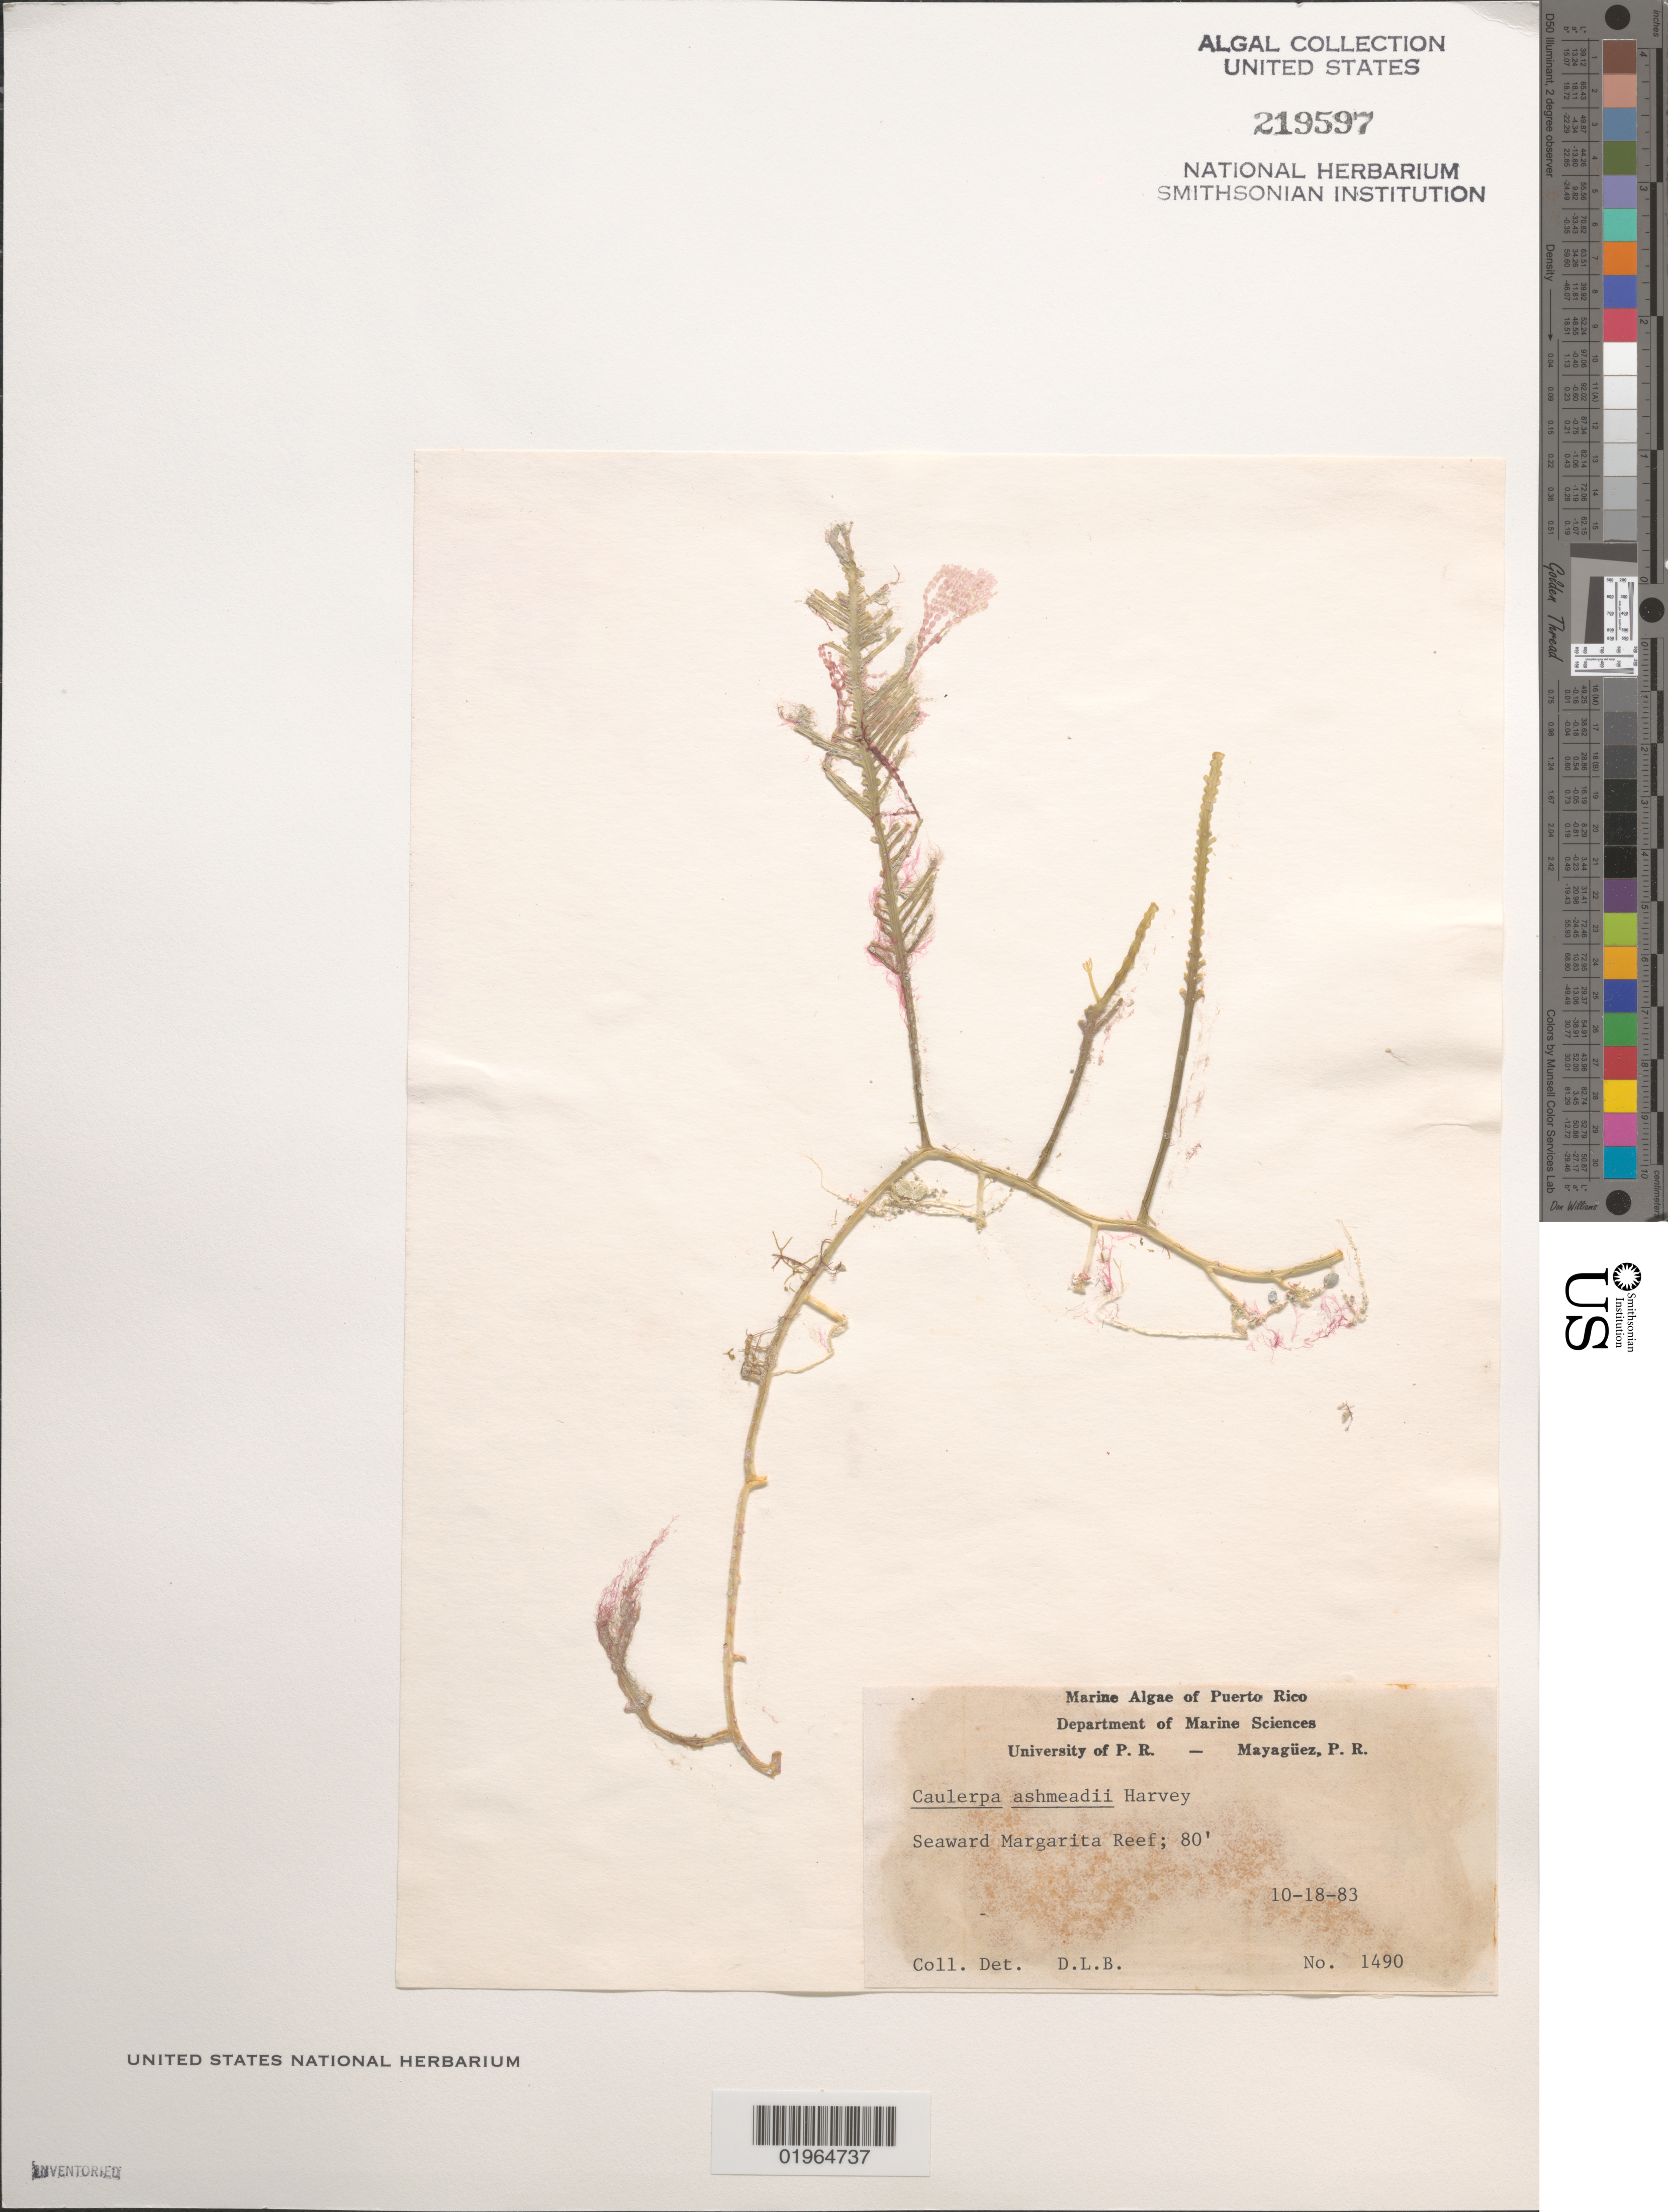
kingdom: Plantae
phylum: Chlorophyta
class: Ulvophyceae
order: Bryopsidales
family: Caulerpaceae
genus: Caulerpa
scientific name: Caulerpa ashmeadii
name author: Harv.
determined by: Ballantine, D. L.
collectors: D.L. Ballantine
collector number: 1490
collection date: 1983-10-18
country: Puerto Rico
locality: Seaward Margarita Reef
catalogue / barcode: US 219597